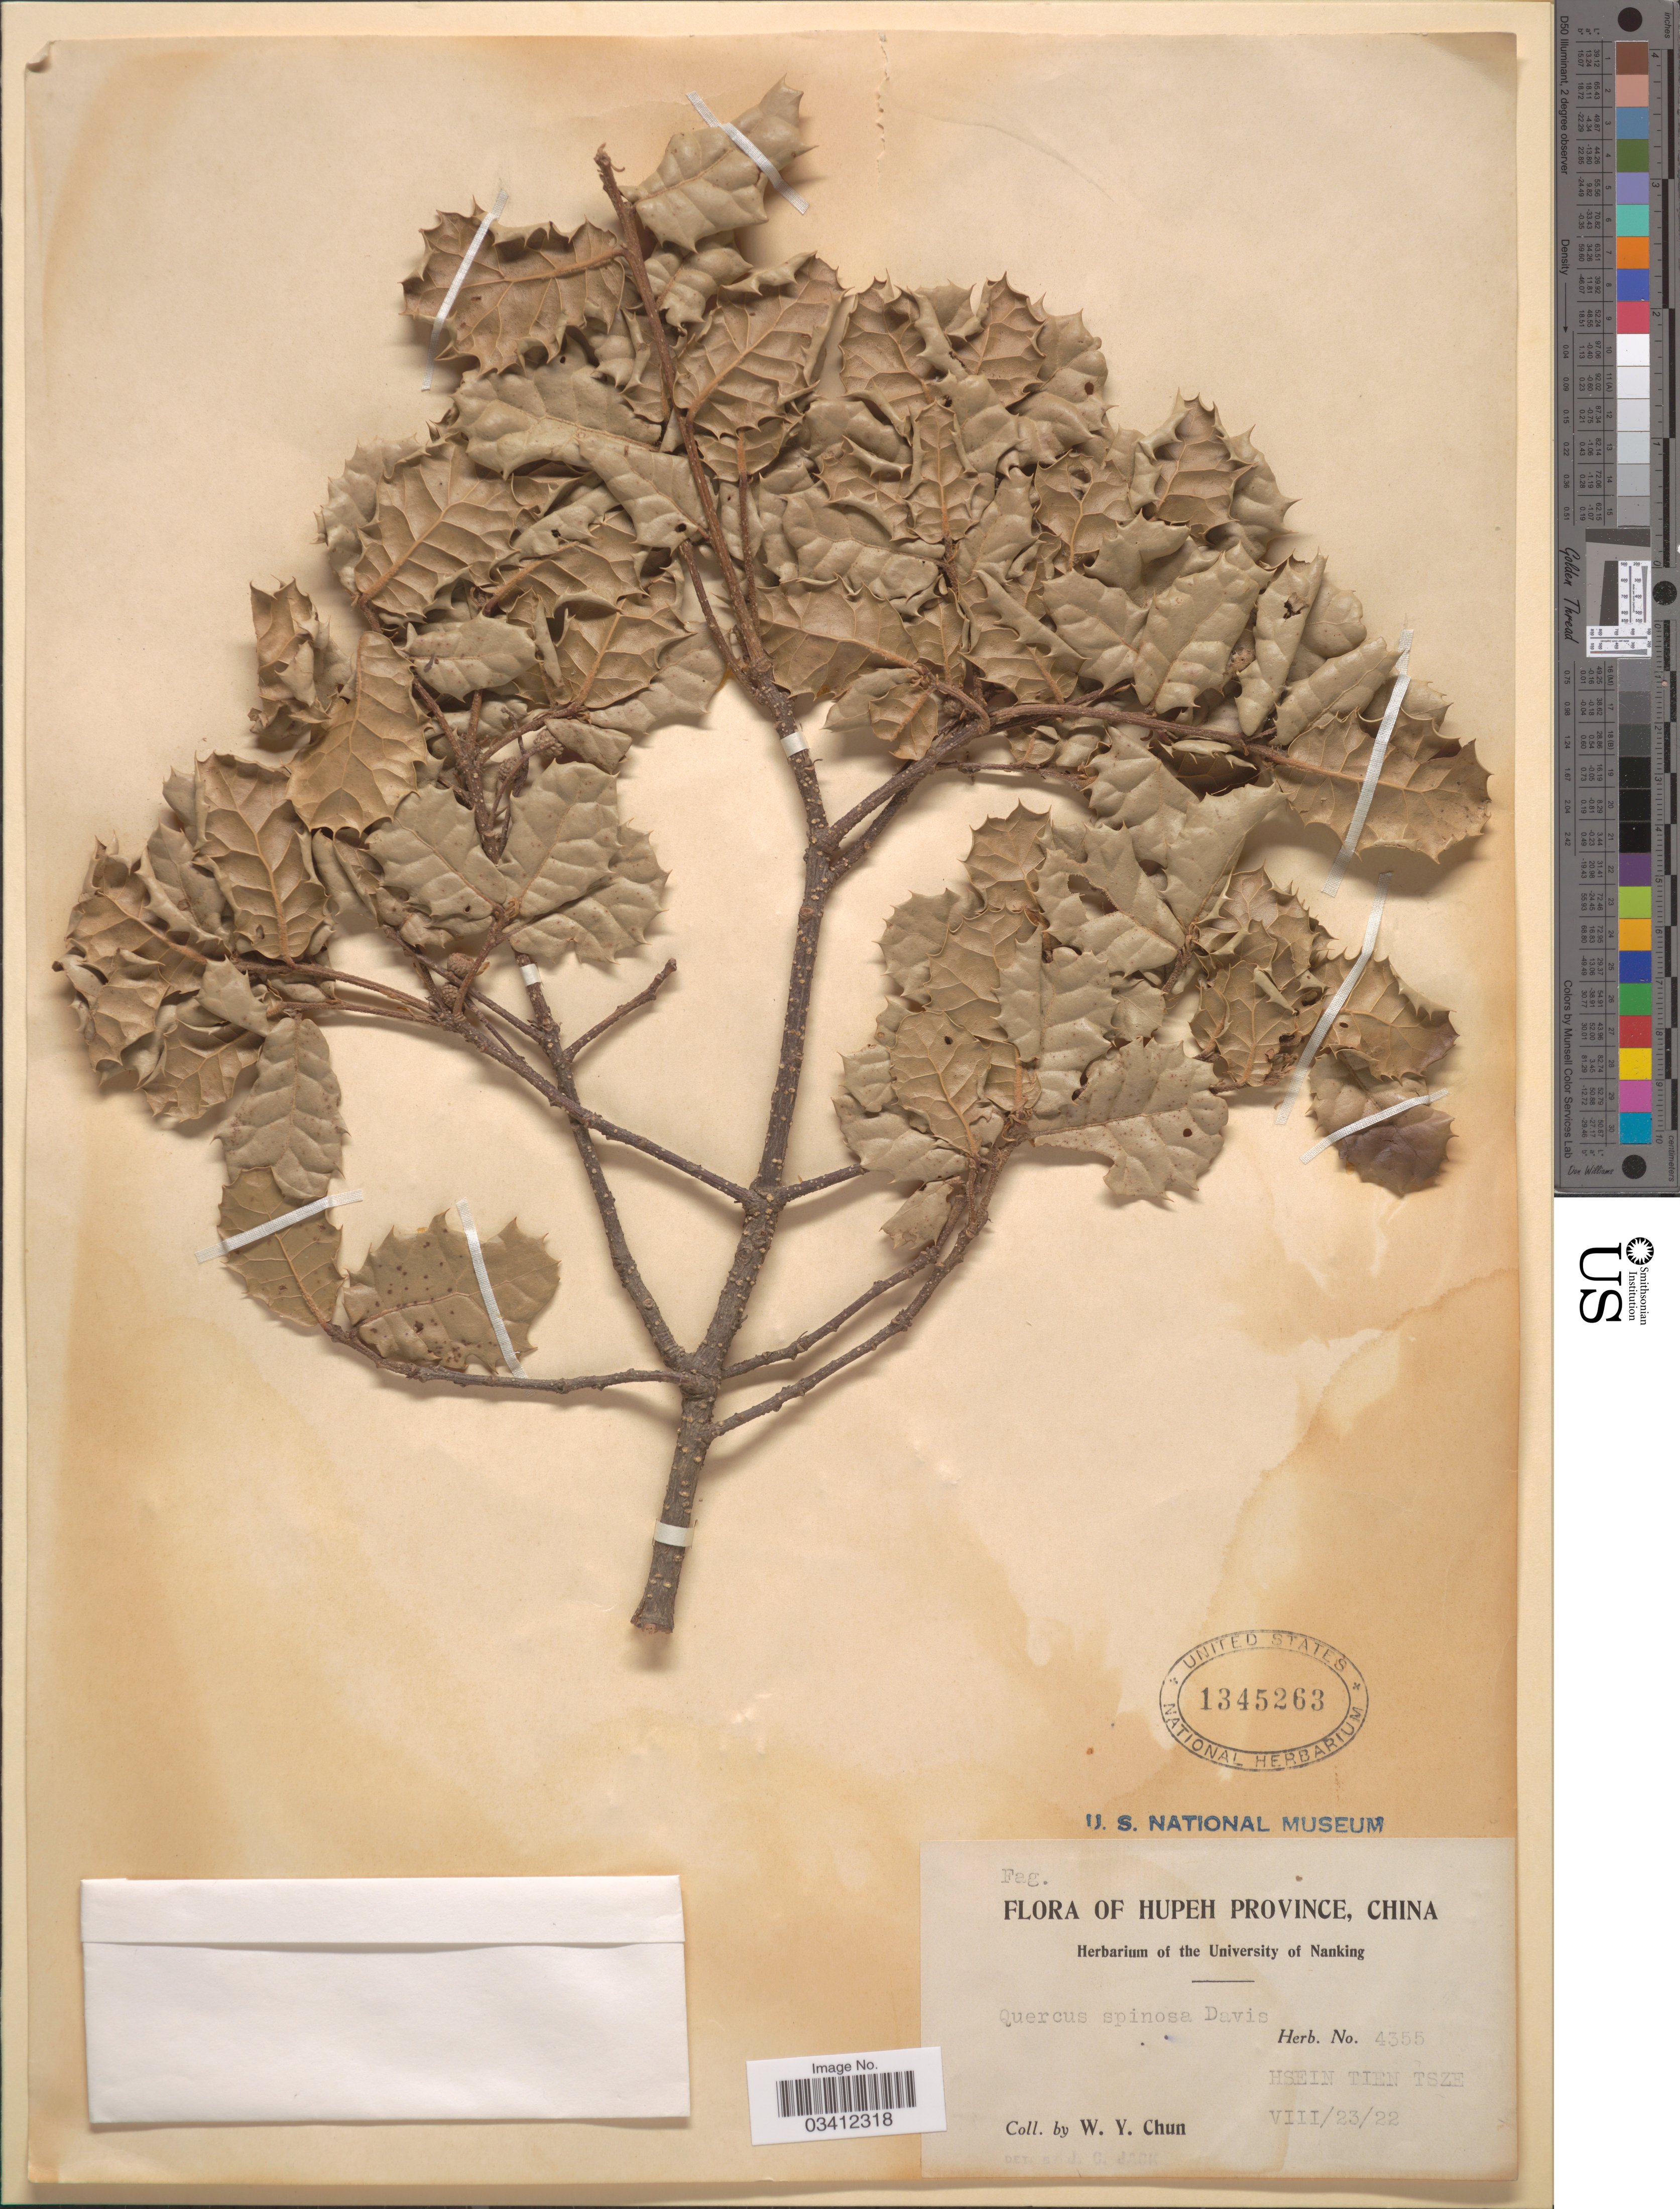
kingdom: Plantae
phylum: Tracheophyta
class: Magnoliopsida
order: Fagales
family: Fagaceae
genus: Quercus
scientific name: Quercus spinosa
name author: David ex Franch.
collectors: W. Y. Chun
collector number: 4355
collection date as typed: Transcribed d/m/y: 23/8/22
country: China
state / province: Hubei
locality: Hupeh Province. Hsein Tien Tsze.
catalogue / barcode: US 1345263